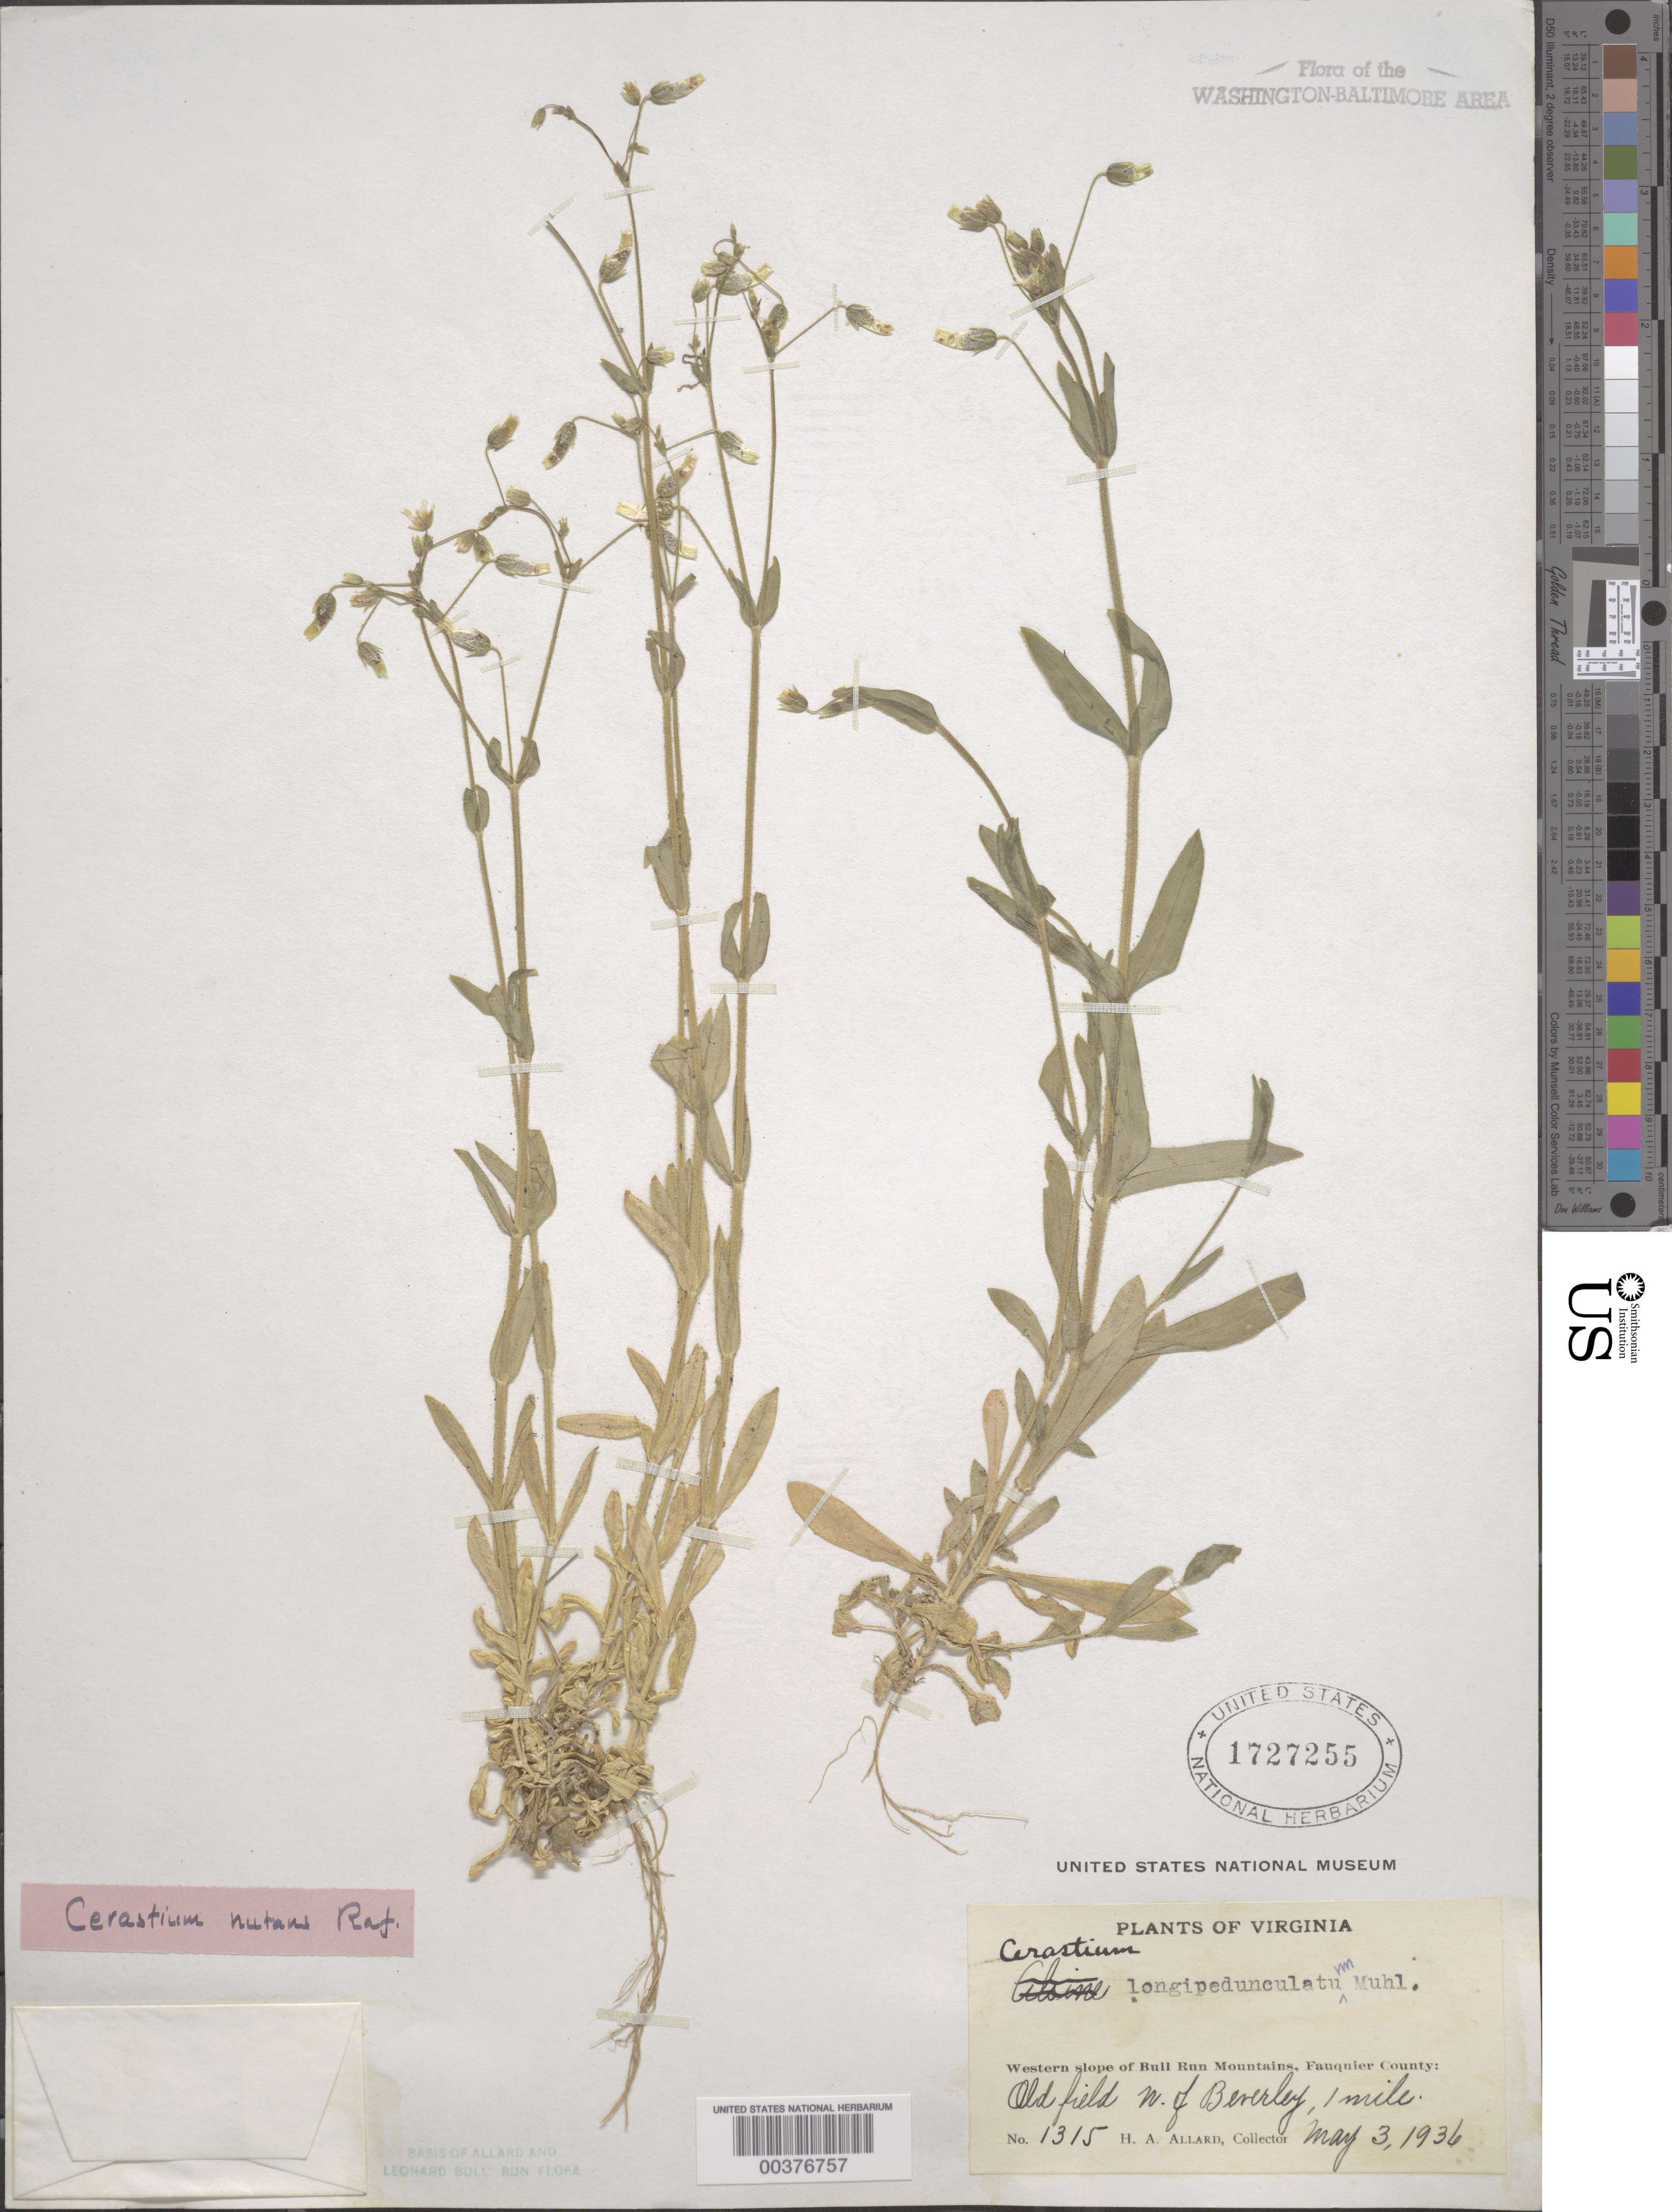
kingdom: Plantae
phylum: Tracheophyta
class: Magnoliopsida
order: Caryophyllales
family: Caryophyllaceae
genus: Cerastium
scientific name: Cerastium nutans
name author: Raf.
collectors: H. A. Allard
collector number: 1315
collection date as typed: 03 May 1936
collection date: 1936-05-03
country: United States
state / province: Virginia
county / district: Fauquier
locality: Western Slope of Bull Run Mountains, 1 Mile North of Beverley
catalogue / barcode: US 1727255